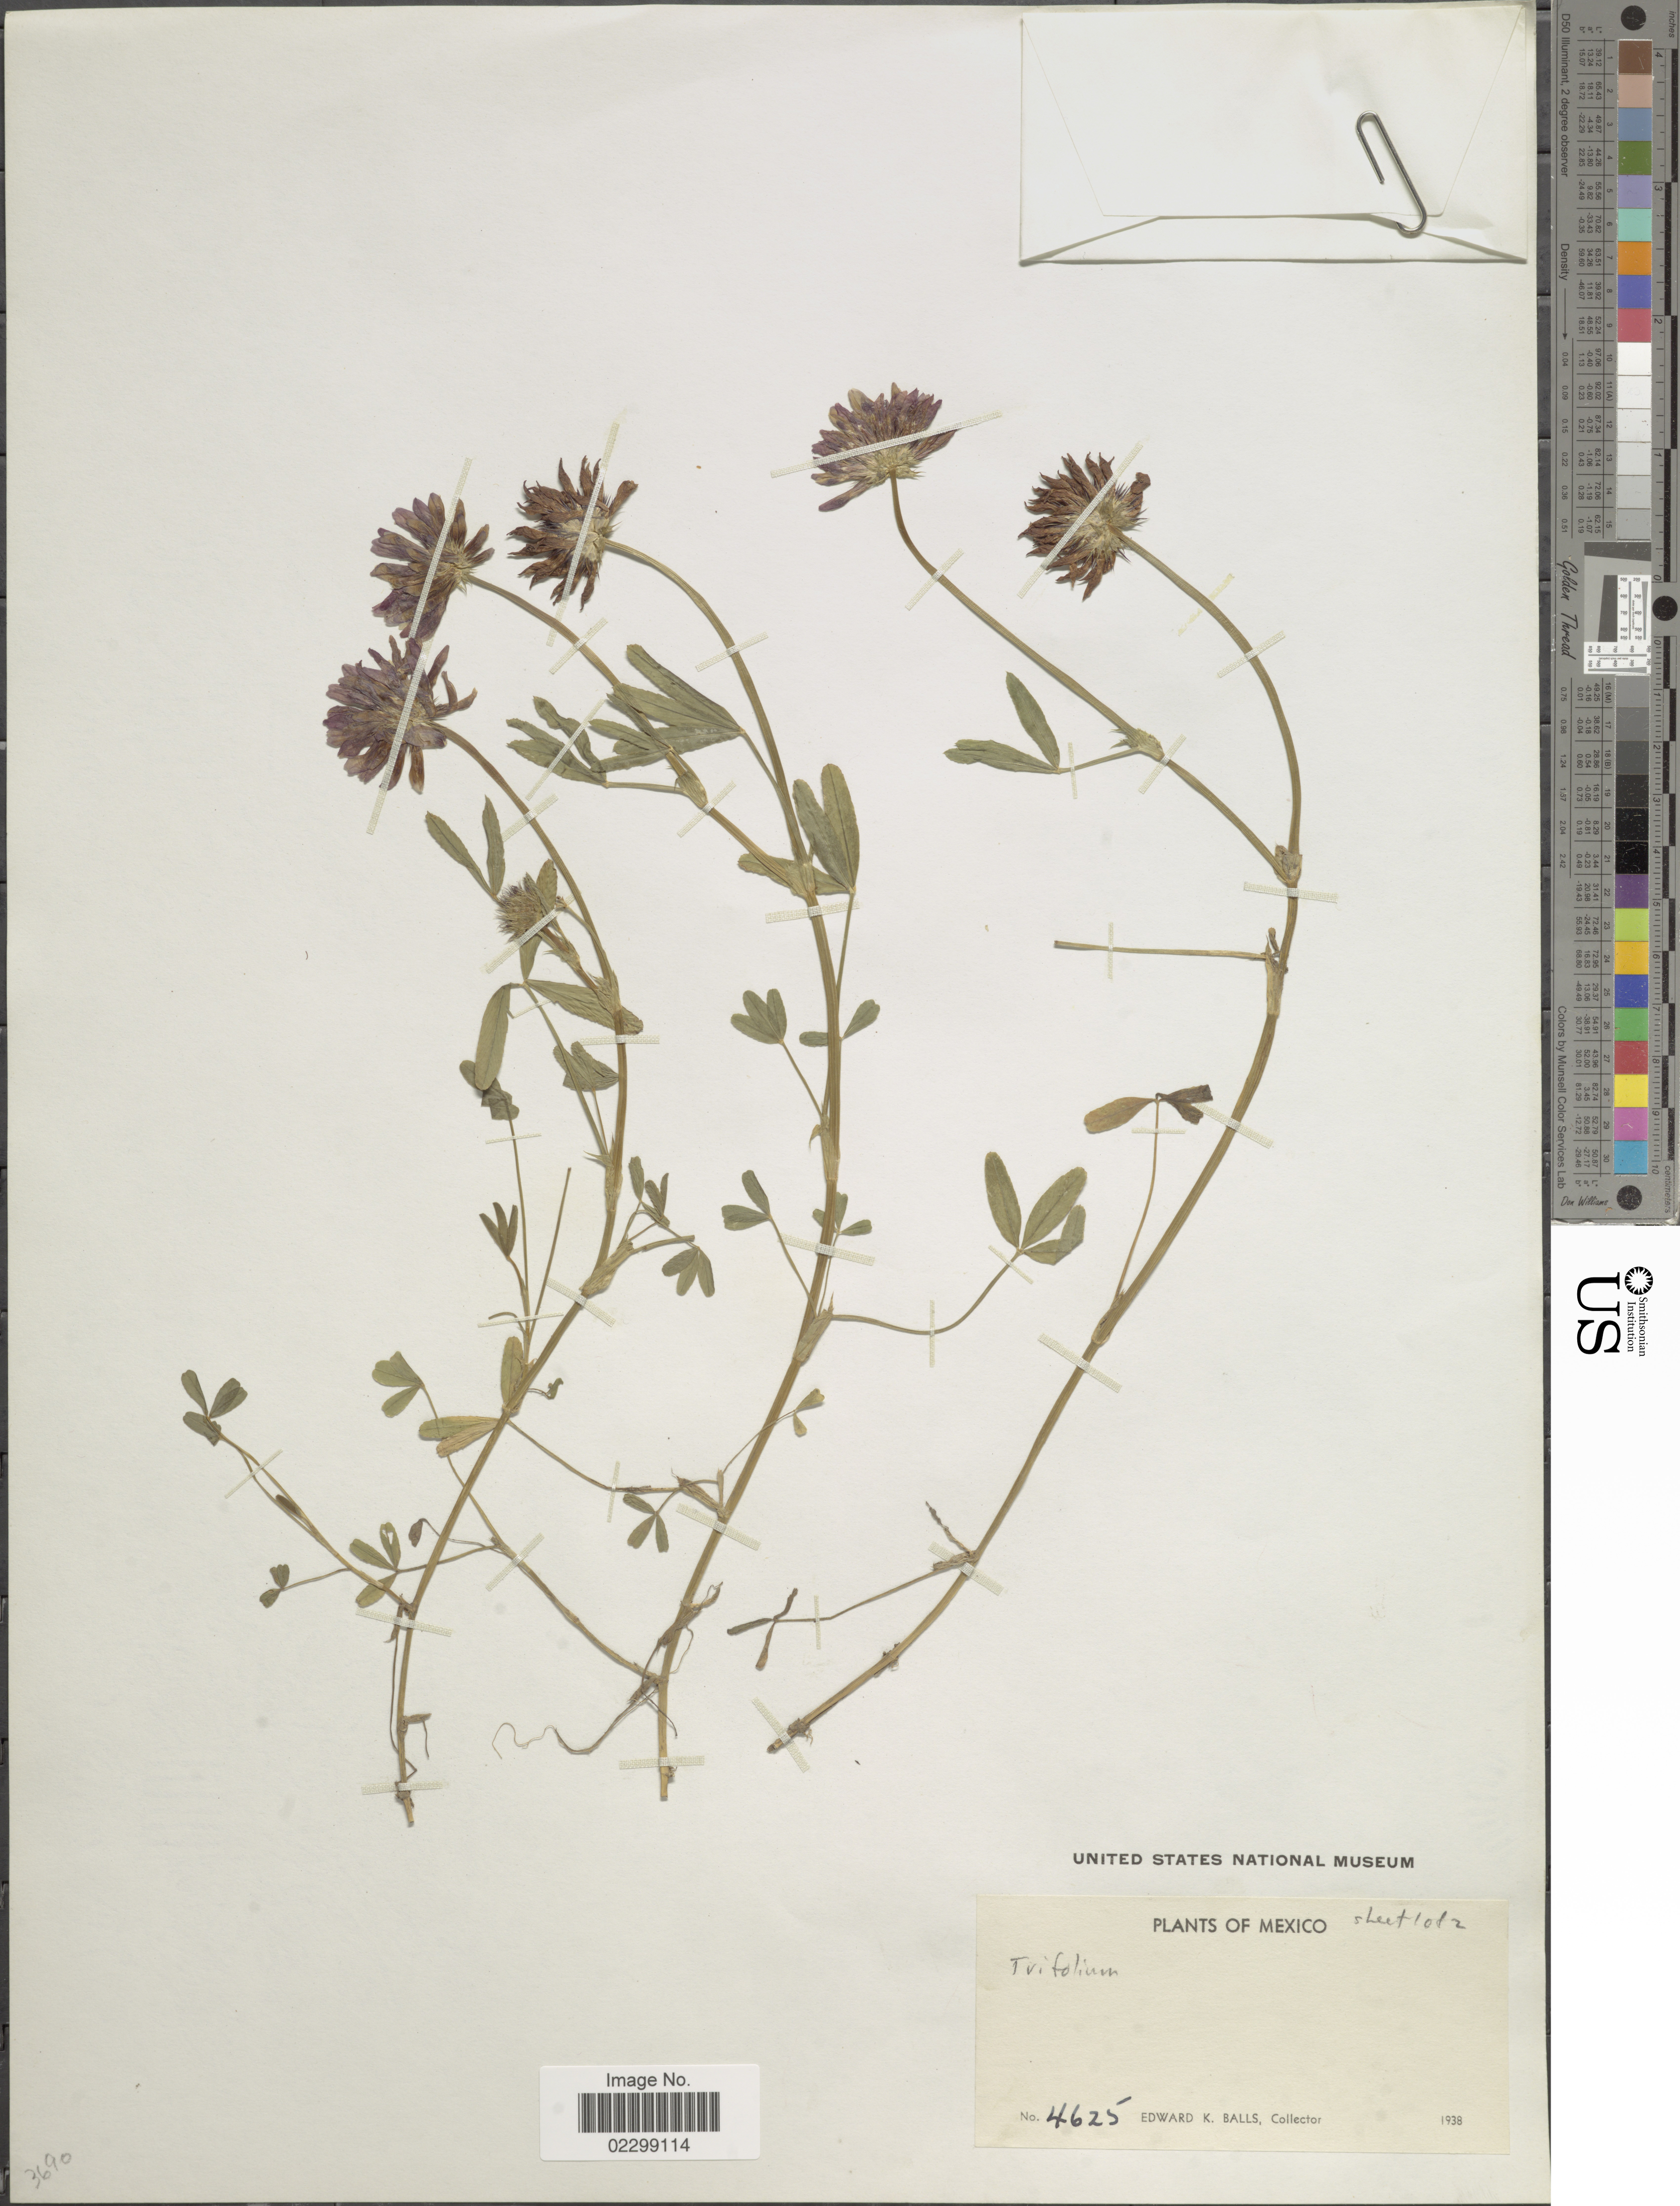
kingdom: Plantae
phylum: Tracheophyta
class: Magnoliopsida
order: Fabales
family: Fabaceae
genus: Trifolium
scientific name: Trifolium sp.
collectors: E. K. Balls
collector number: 4625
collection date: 1938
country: Mexico